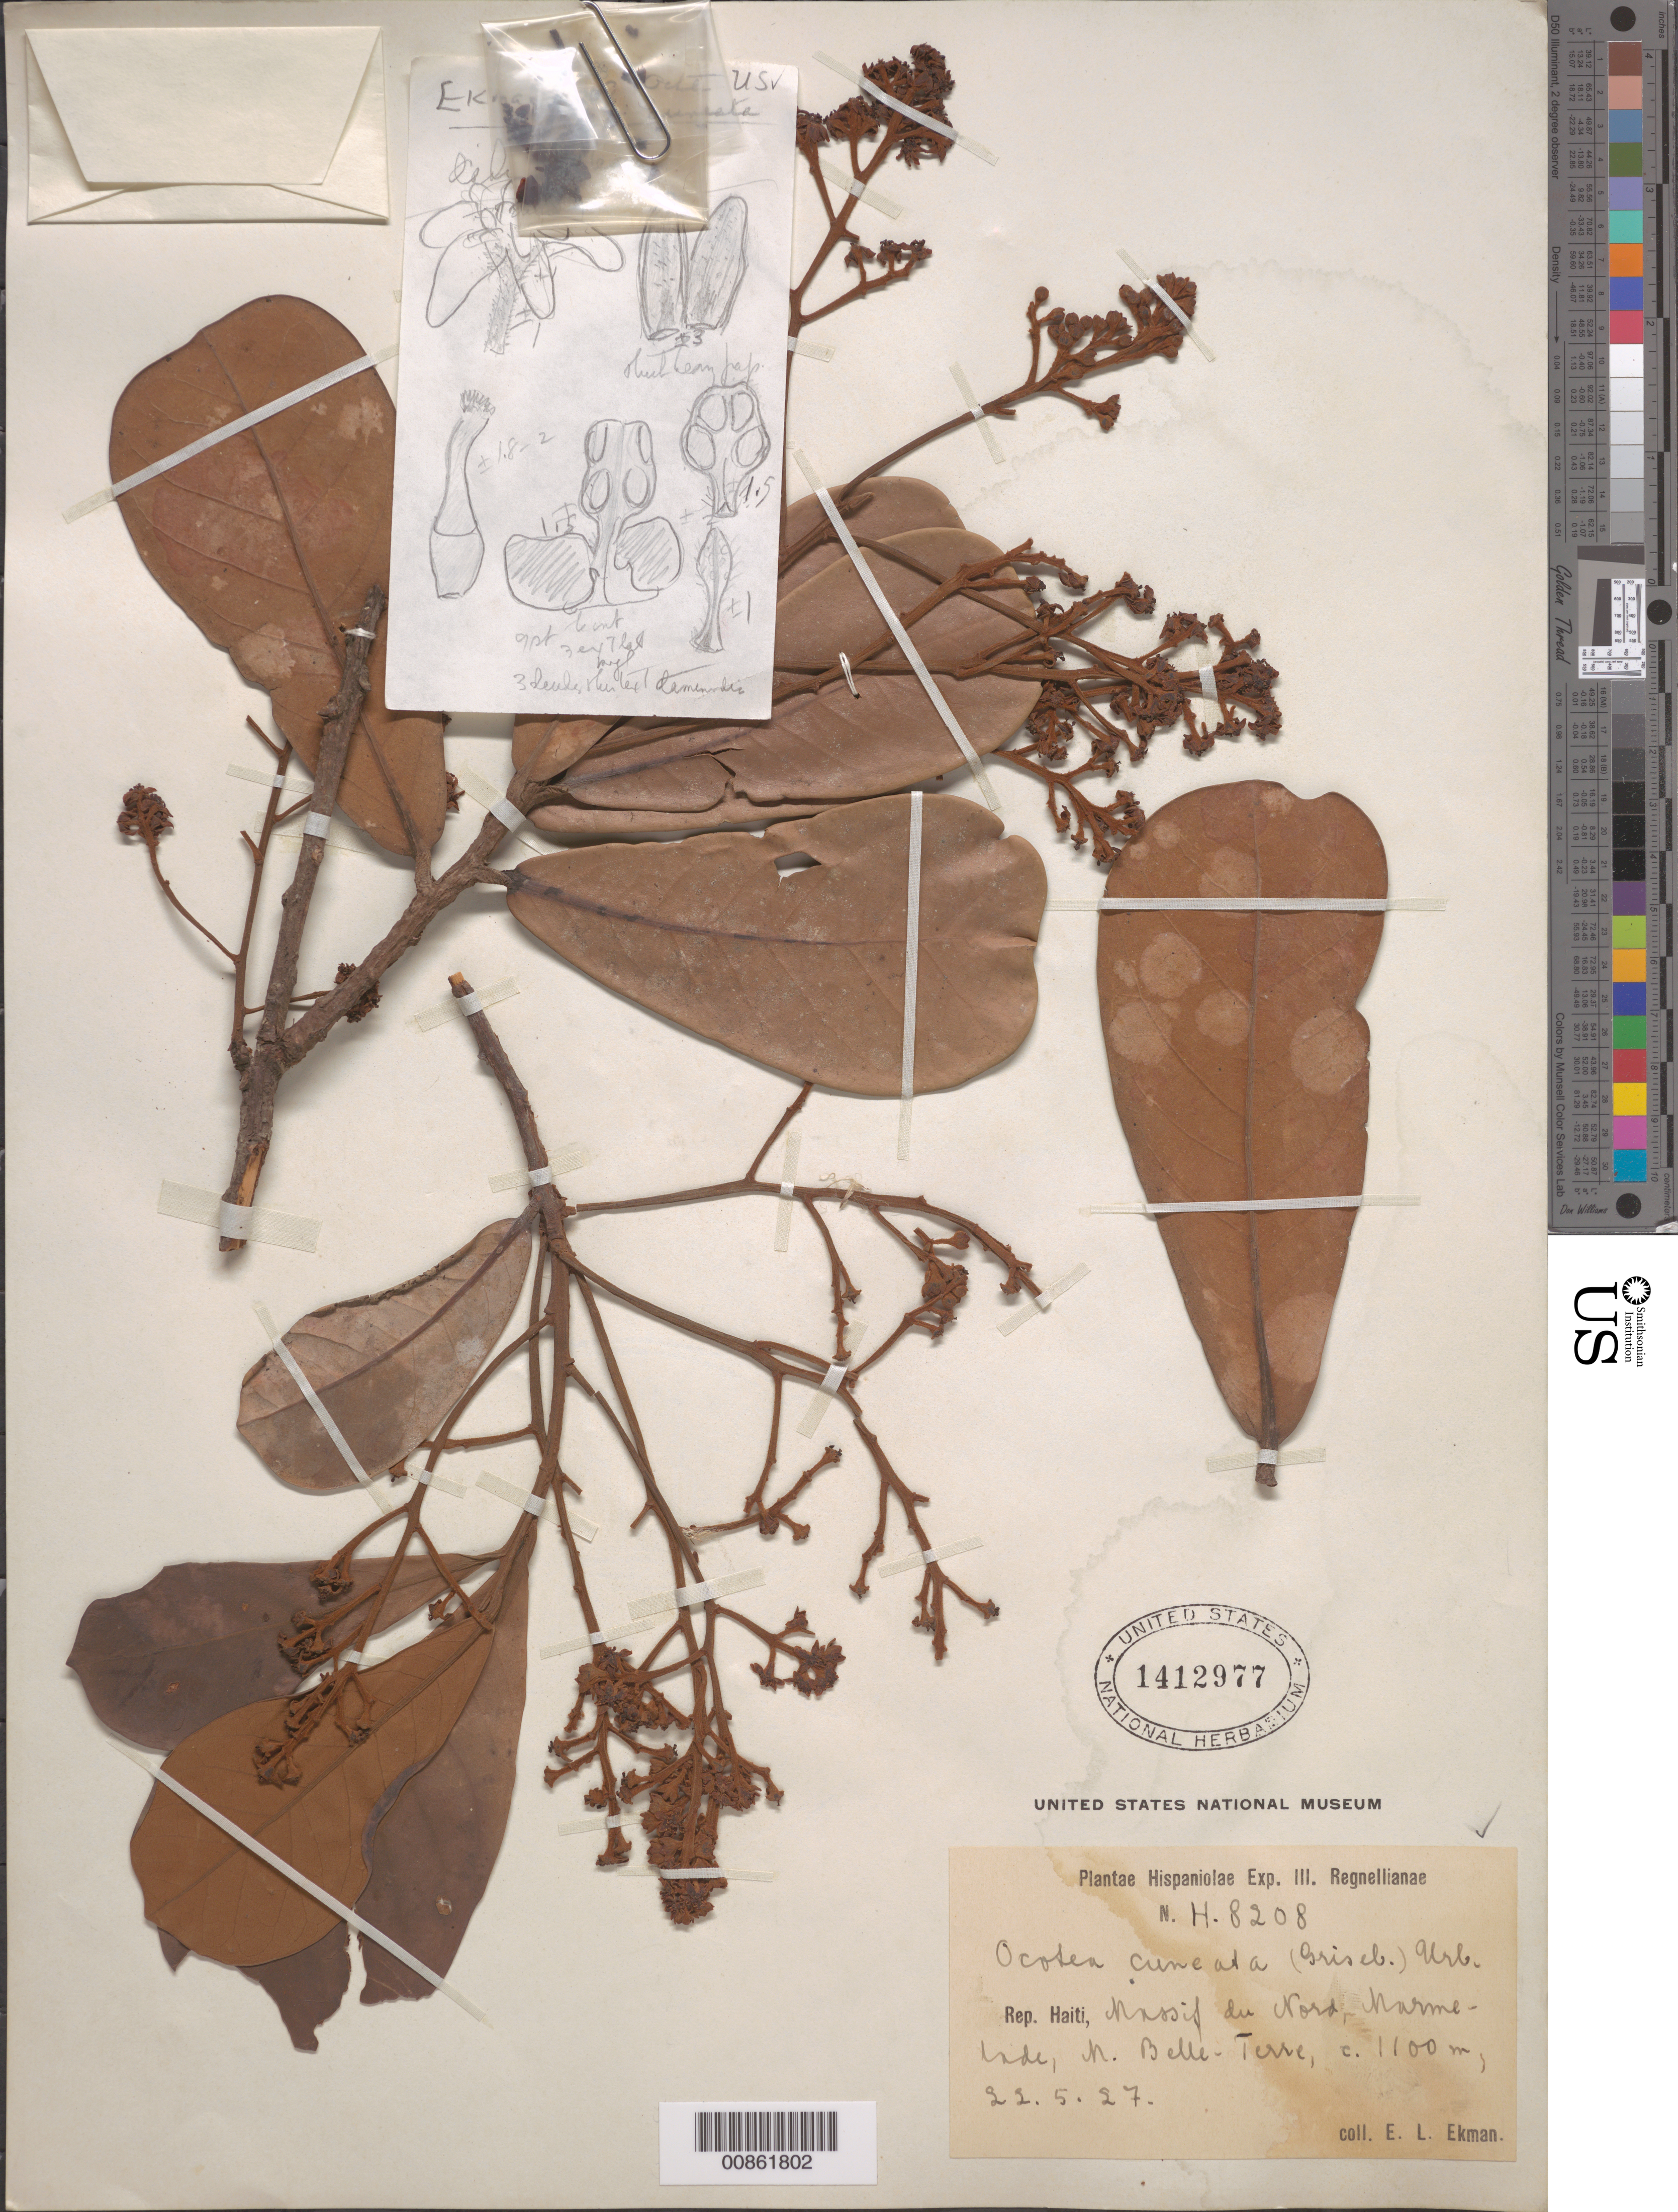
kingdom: Plantae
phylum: Tracheophyta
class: Magnoliopsida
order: Laurales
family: Lauraceae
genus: Ocotea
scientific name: Ocotea cuneata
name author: (Griseb.) M. Gómez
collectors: E. L. Ekman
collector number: H 8208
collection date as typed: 22 May 1927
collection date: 1927-05-22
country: Haiti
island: Hispaniola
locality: Massif du Nord, Marmelade, M. Belle-Terre.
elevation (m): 1100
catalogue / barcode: US 1412977